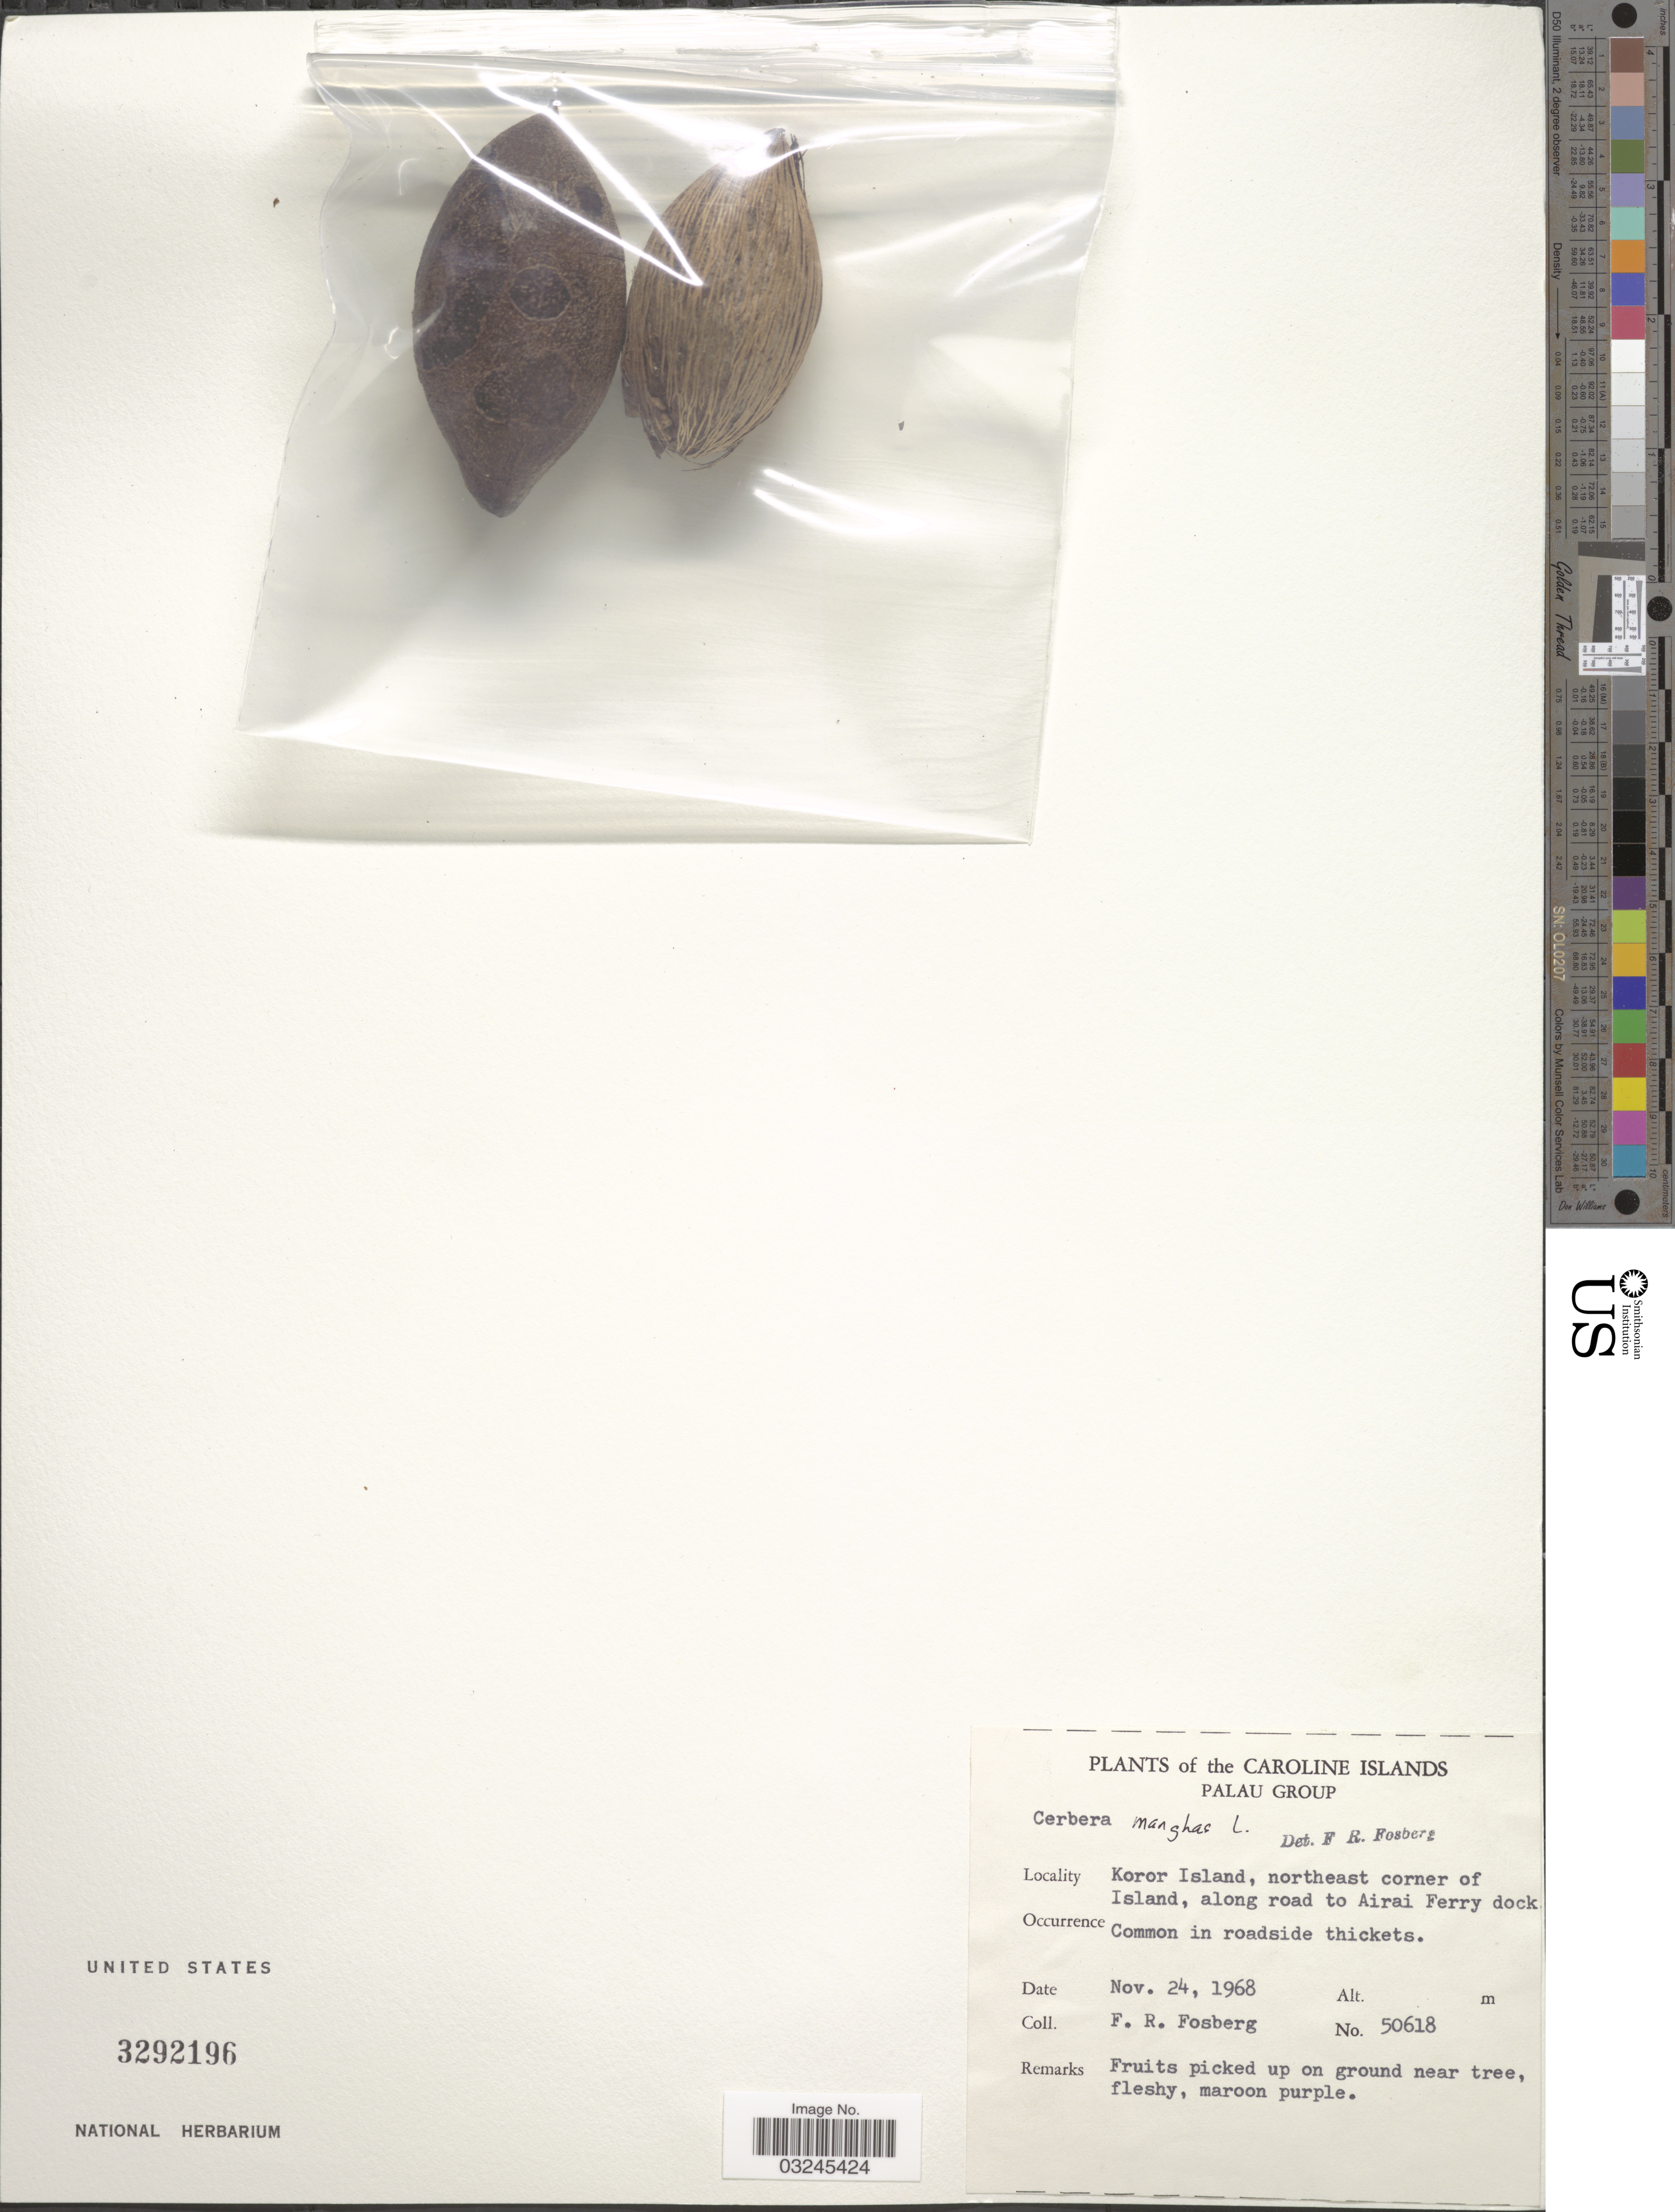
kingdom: Plantae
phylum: Tracheophyta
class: Magnoliopsida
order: Gentianales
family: Apocynaceae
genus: Cerbera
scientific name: Cerbera manghas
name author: L.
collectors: F. R. Fosberg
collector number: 50618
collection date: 1968-11-24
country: Palau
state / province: Koror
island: Oreor [Koror]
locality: The Caroline Islands. Palau Group. Koror Island, northeast corner of Island, along road to Airai Ferry dock.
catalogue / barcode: US 3292196